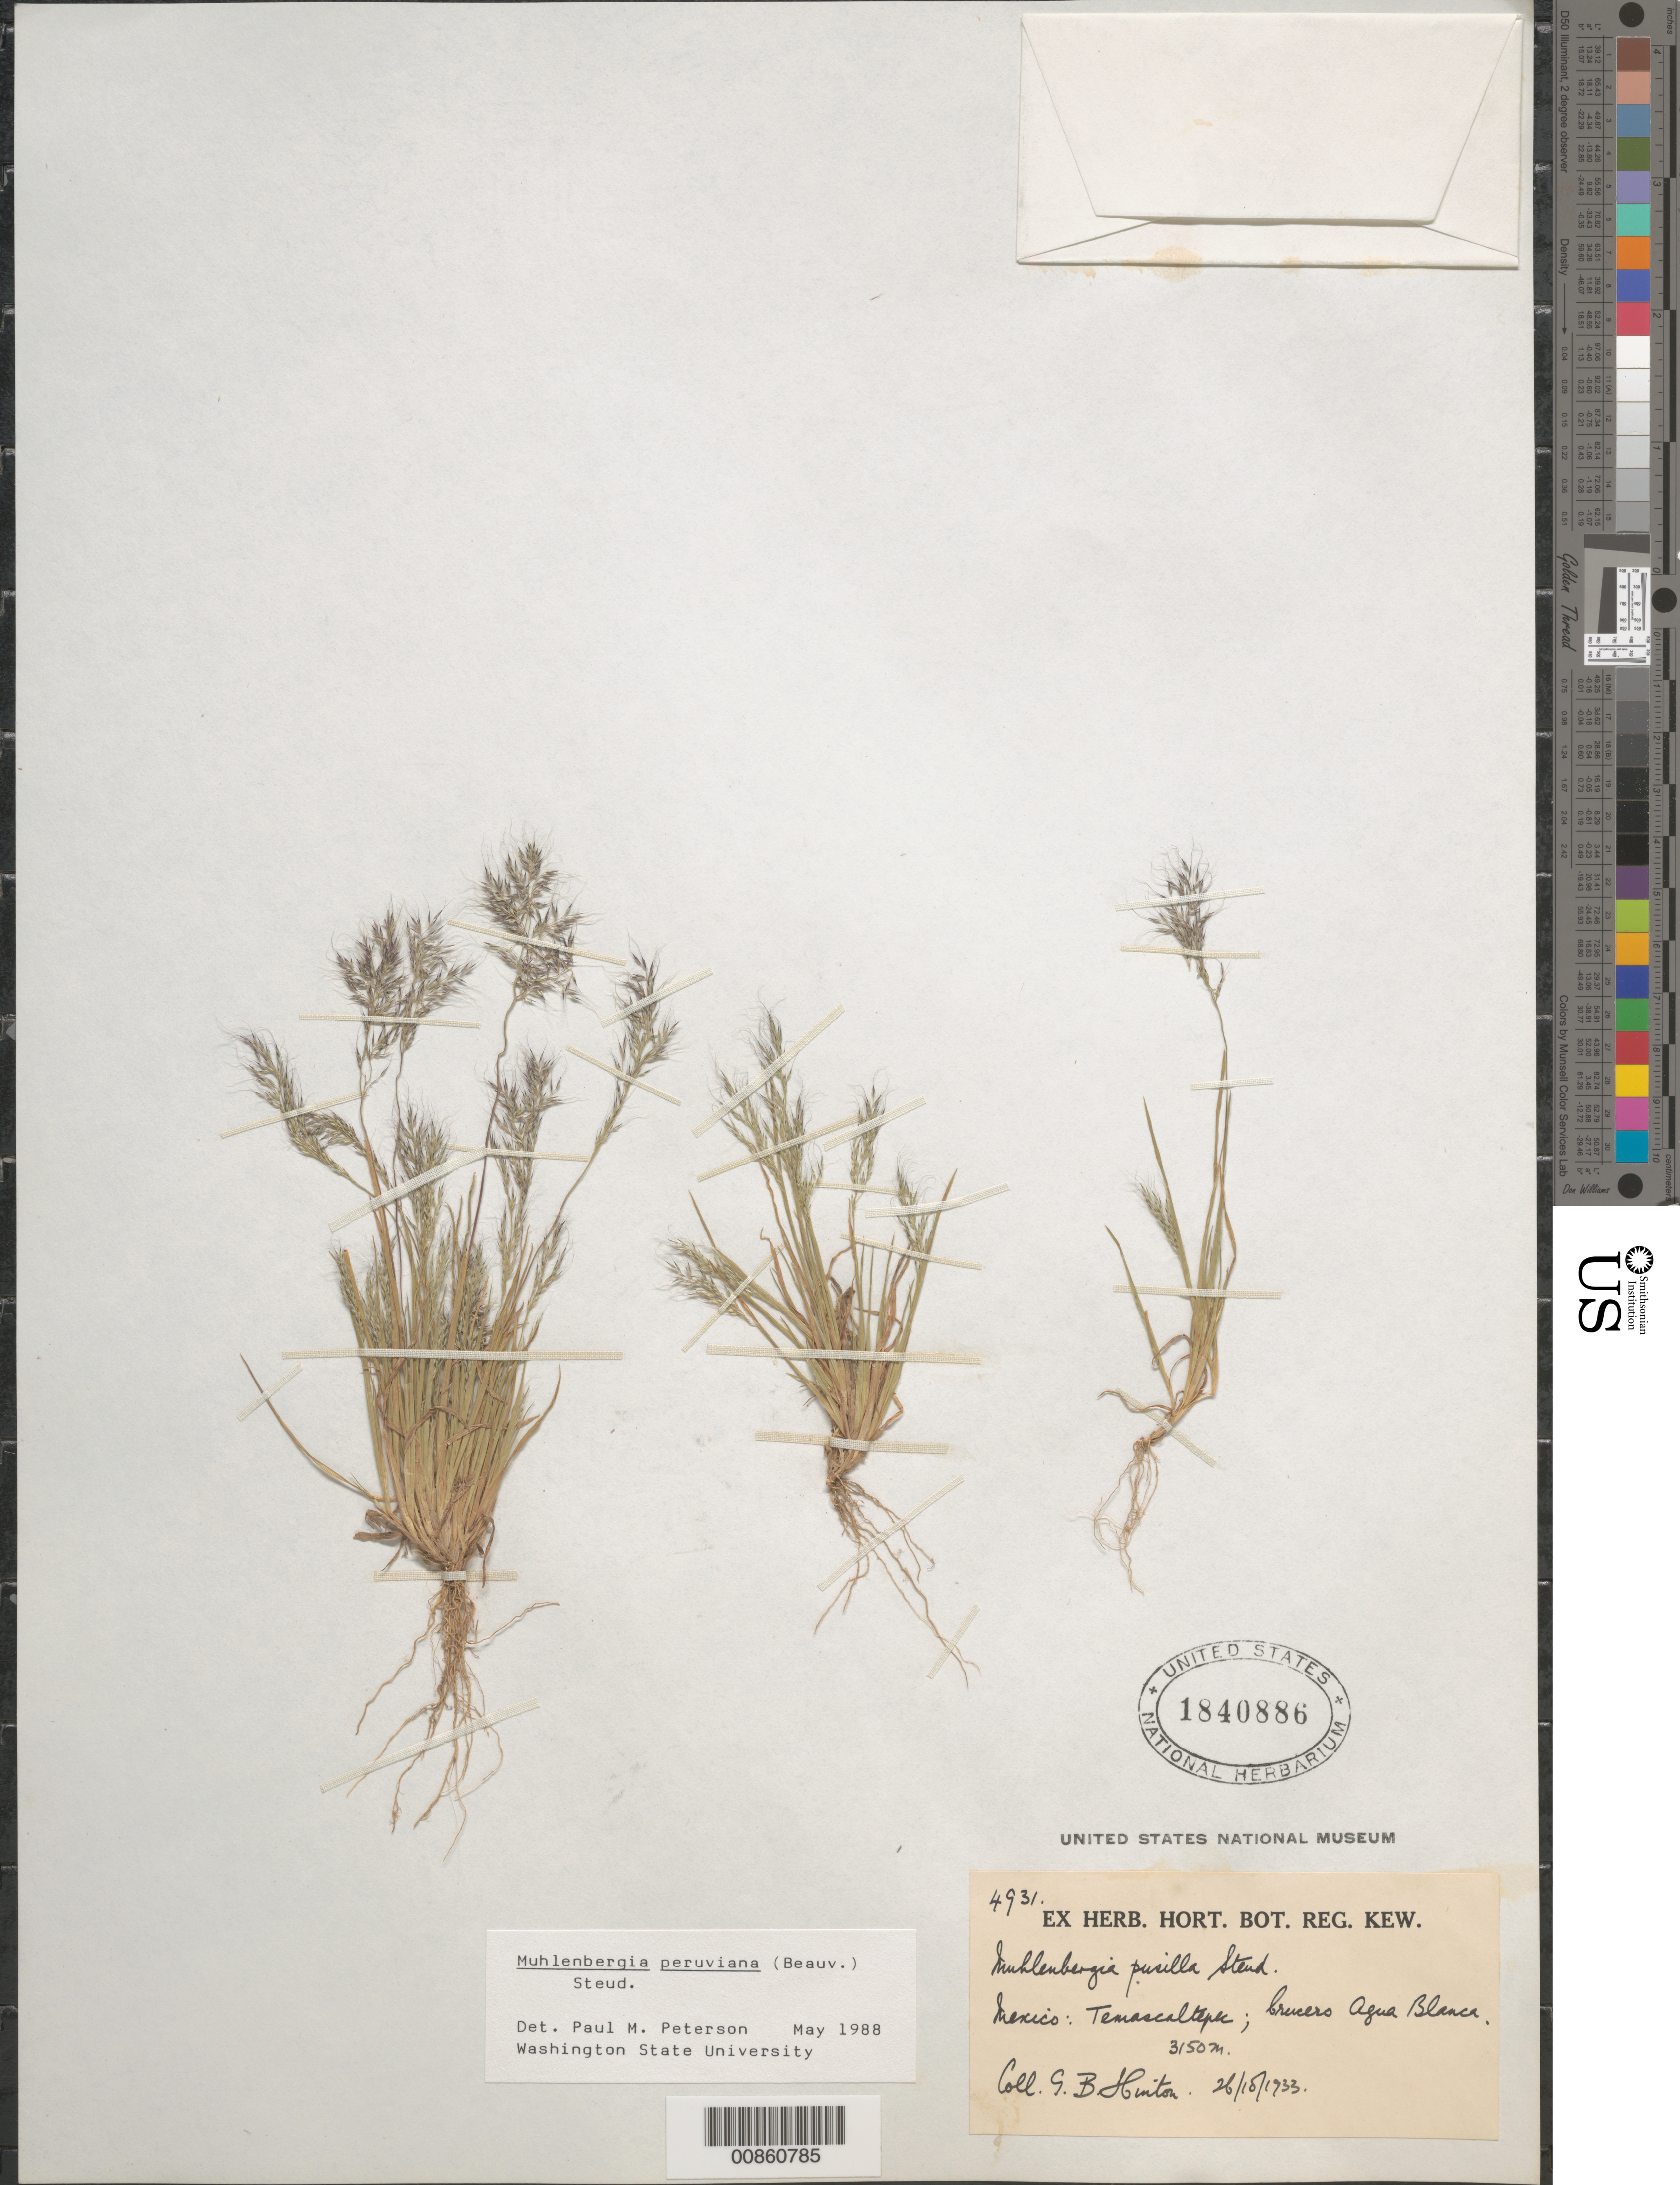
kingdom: Plantae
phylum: Tracheophyta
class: Liliopsida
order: Poales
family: Poaceae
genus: Muhlenbergia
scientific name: Muhlenbergia peruviana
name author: (P. Beauv.) Steud.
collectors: G. B. Hinton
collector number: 4931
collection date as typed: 30 Oct 1935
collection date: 1935-10-30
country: Mexico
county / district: Temascaltepec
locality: Llano, crucero Agua Blanca, mpio. Temascaltepec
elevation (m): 3150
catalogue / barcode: US 1840886